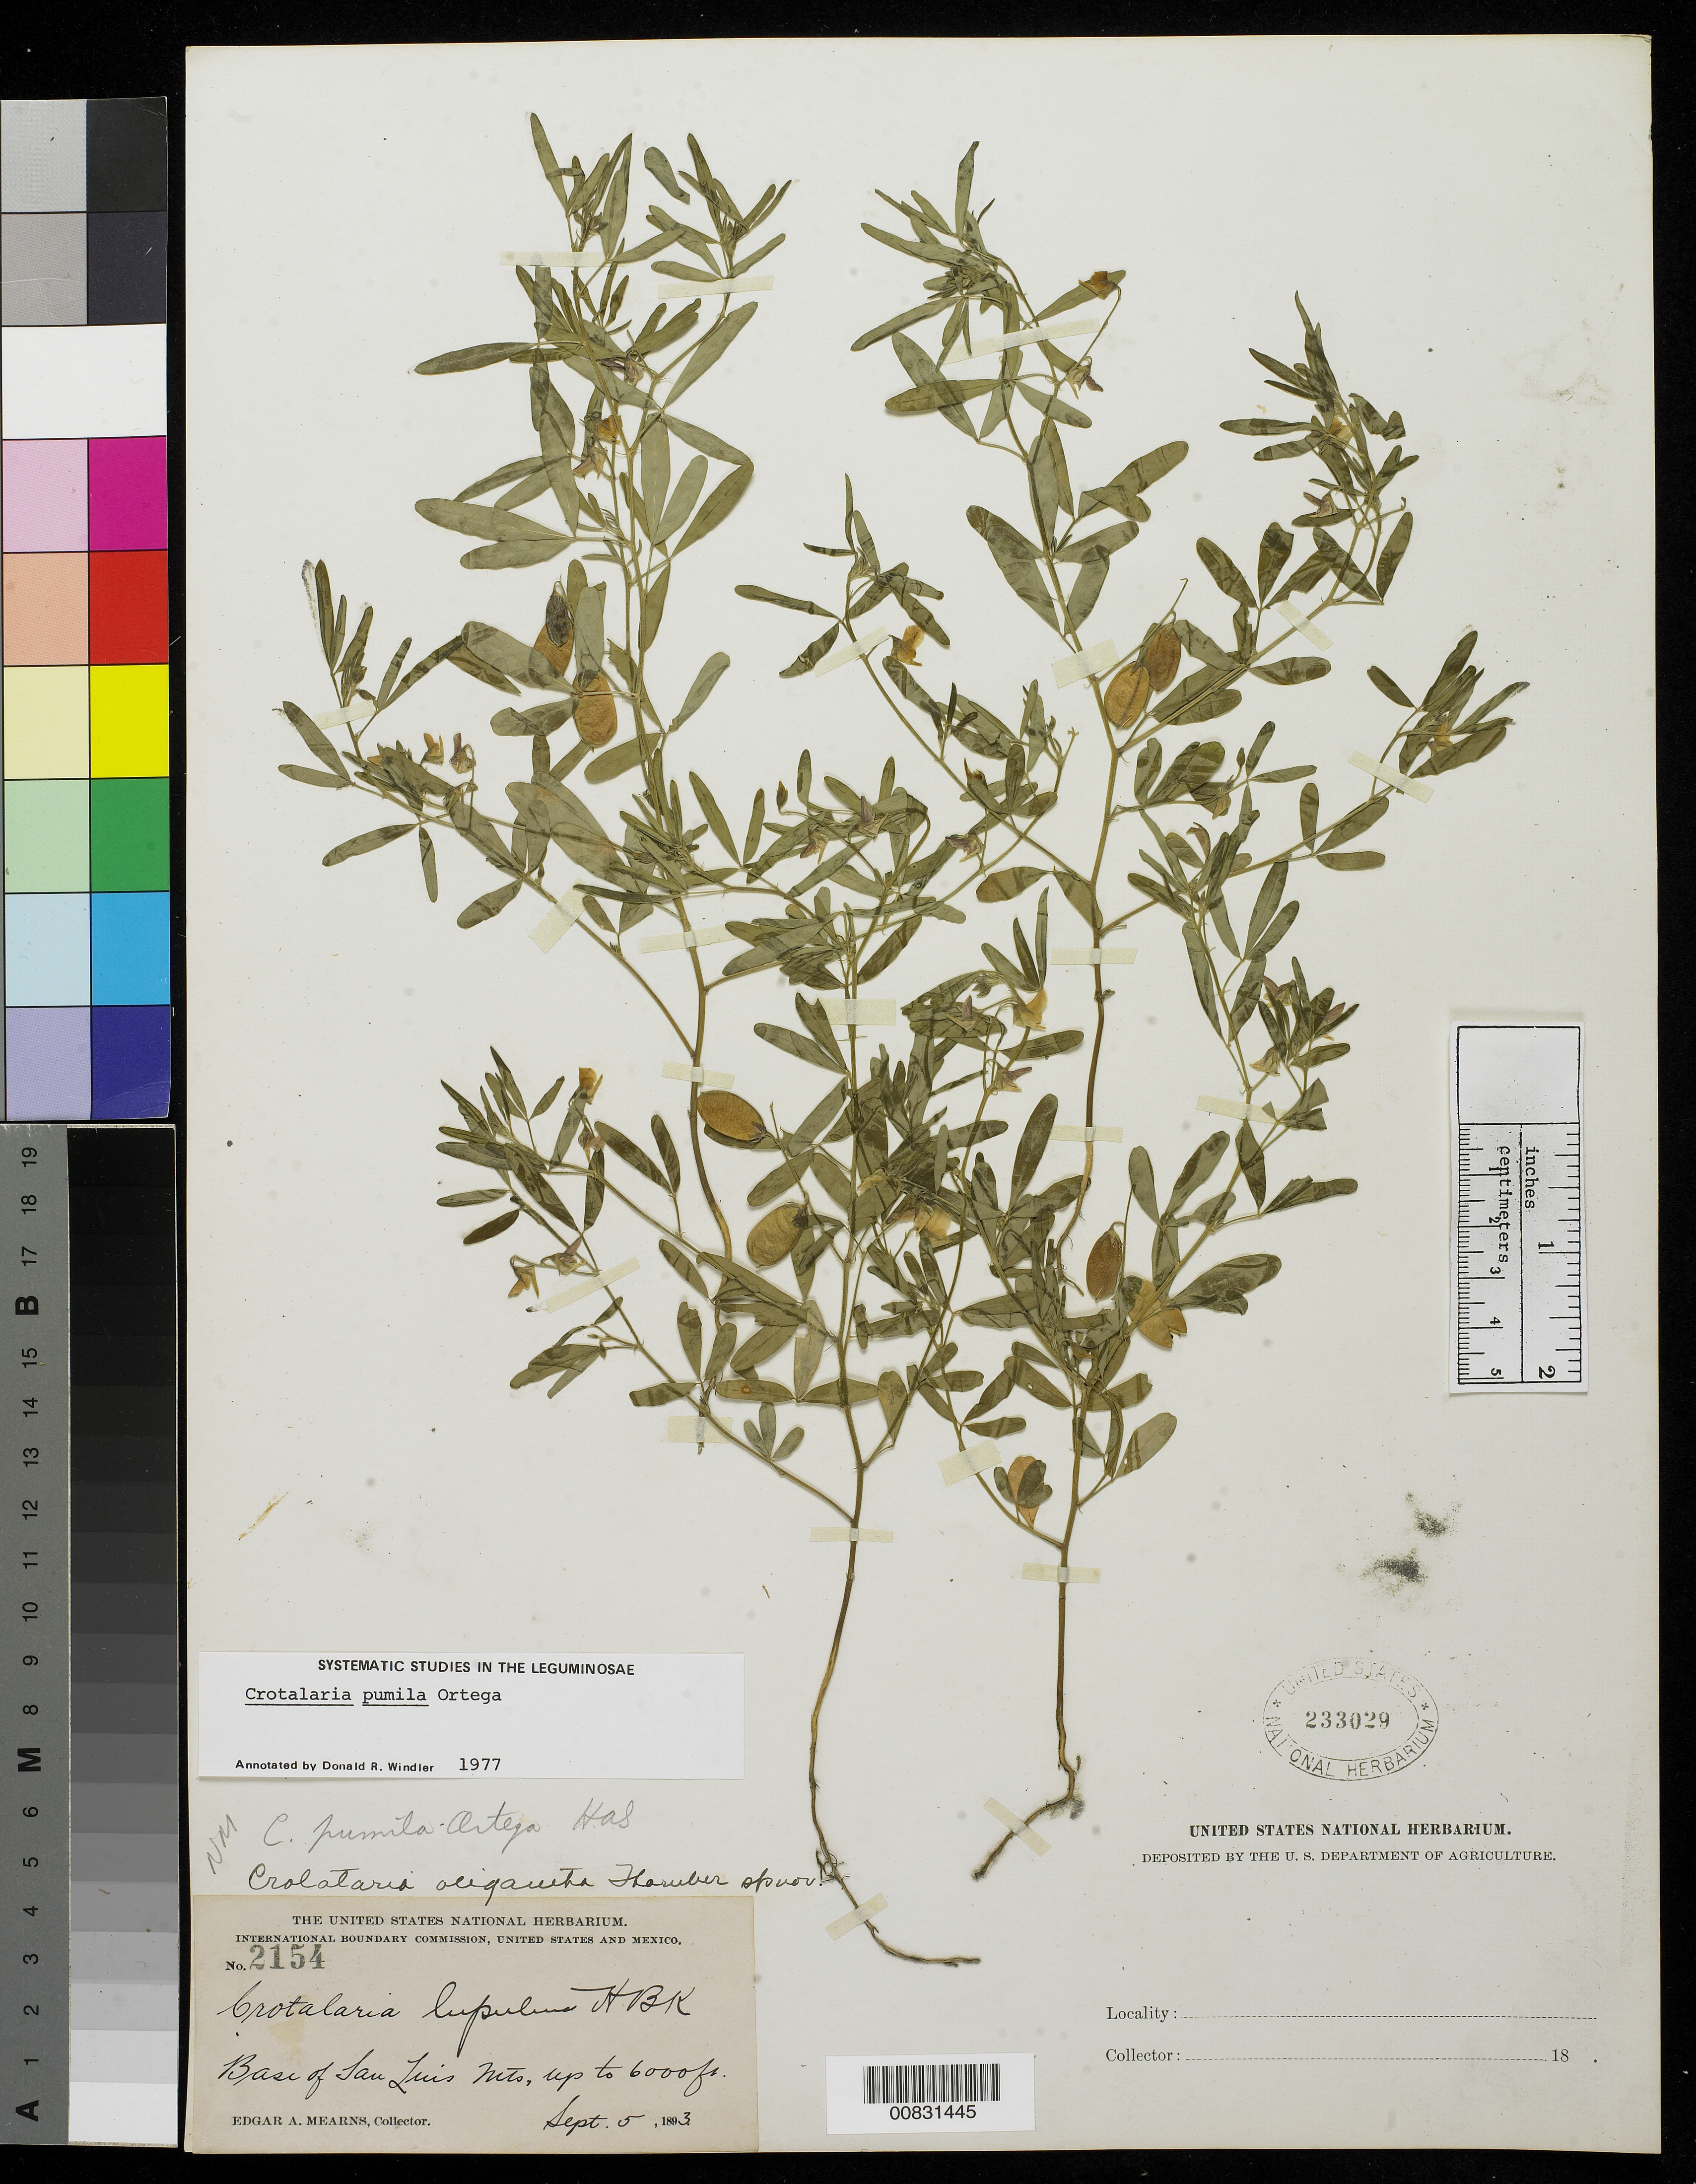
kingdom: Plantae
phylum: Tracheophyta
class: Magnoliopsida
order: Fabales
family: Fabaceae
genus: Crotalaria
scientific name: Crotalaria pumila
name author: Ortega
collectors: E. A. Mearns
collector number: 2154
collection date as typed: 05 Sep 1893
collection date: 1893-09-05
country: United States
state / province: New Mexico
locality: Base of San Luis Mts.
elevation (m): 1829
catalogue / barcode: US 233029